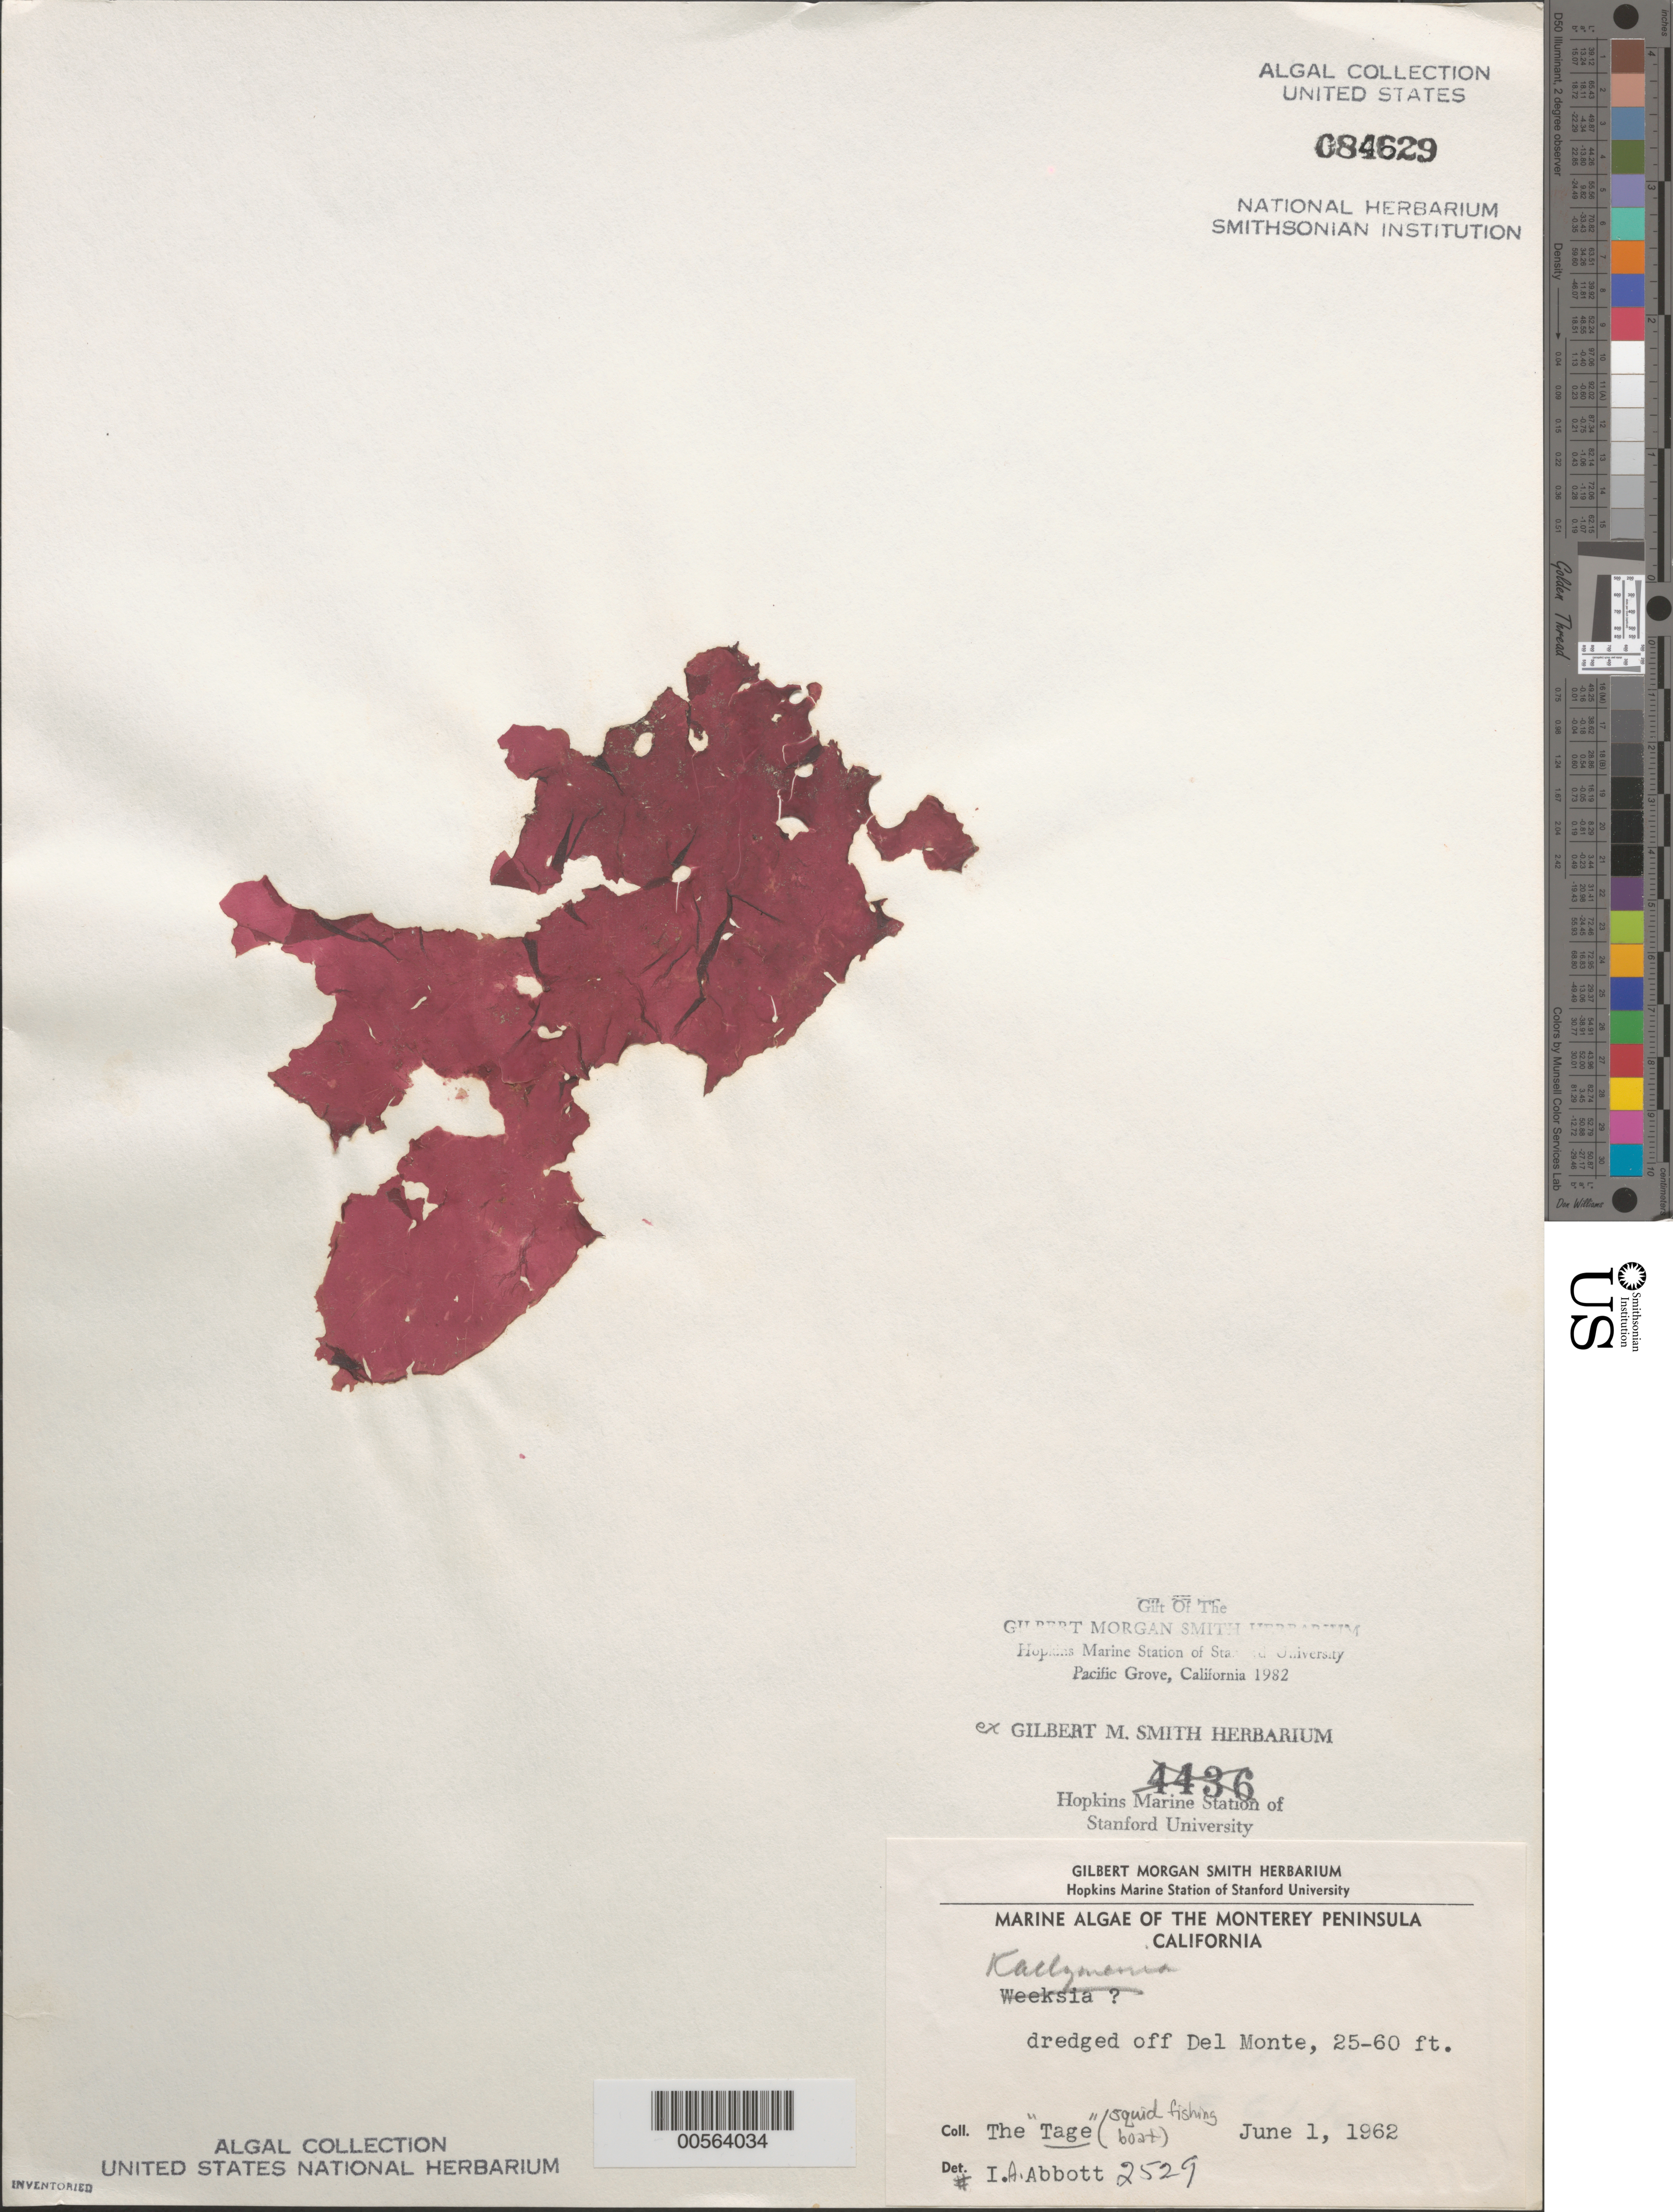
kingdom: Plantae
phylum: Rhodophyta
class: Florideophyceae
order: Gigartinales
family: Kallymeniaceae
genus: Kallymenia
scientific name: Kallymenia sp.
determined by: Abbott, Isabella A.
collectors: The Tage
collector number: IAA 2529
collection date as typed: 01 Jun 1962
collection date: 1962-06-01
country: United States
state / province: California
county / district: Monterey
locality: Off Del Monte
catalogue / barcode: US 84629